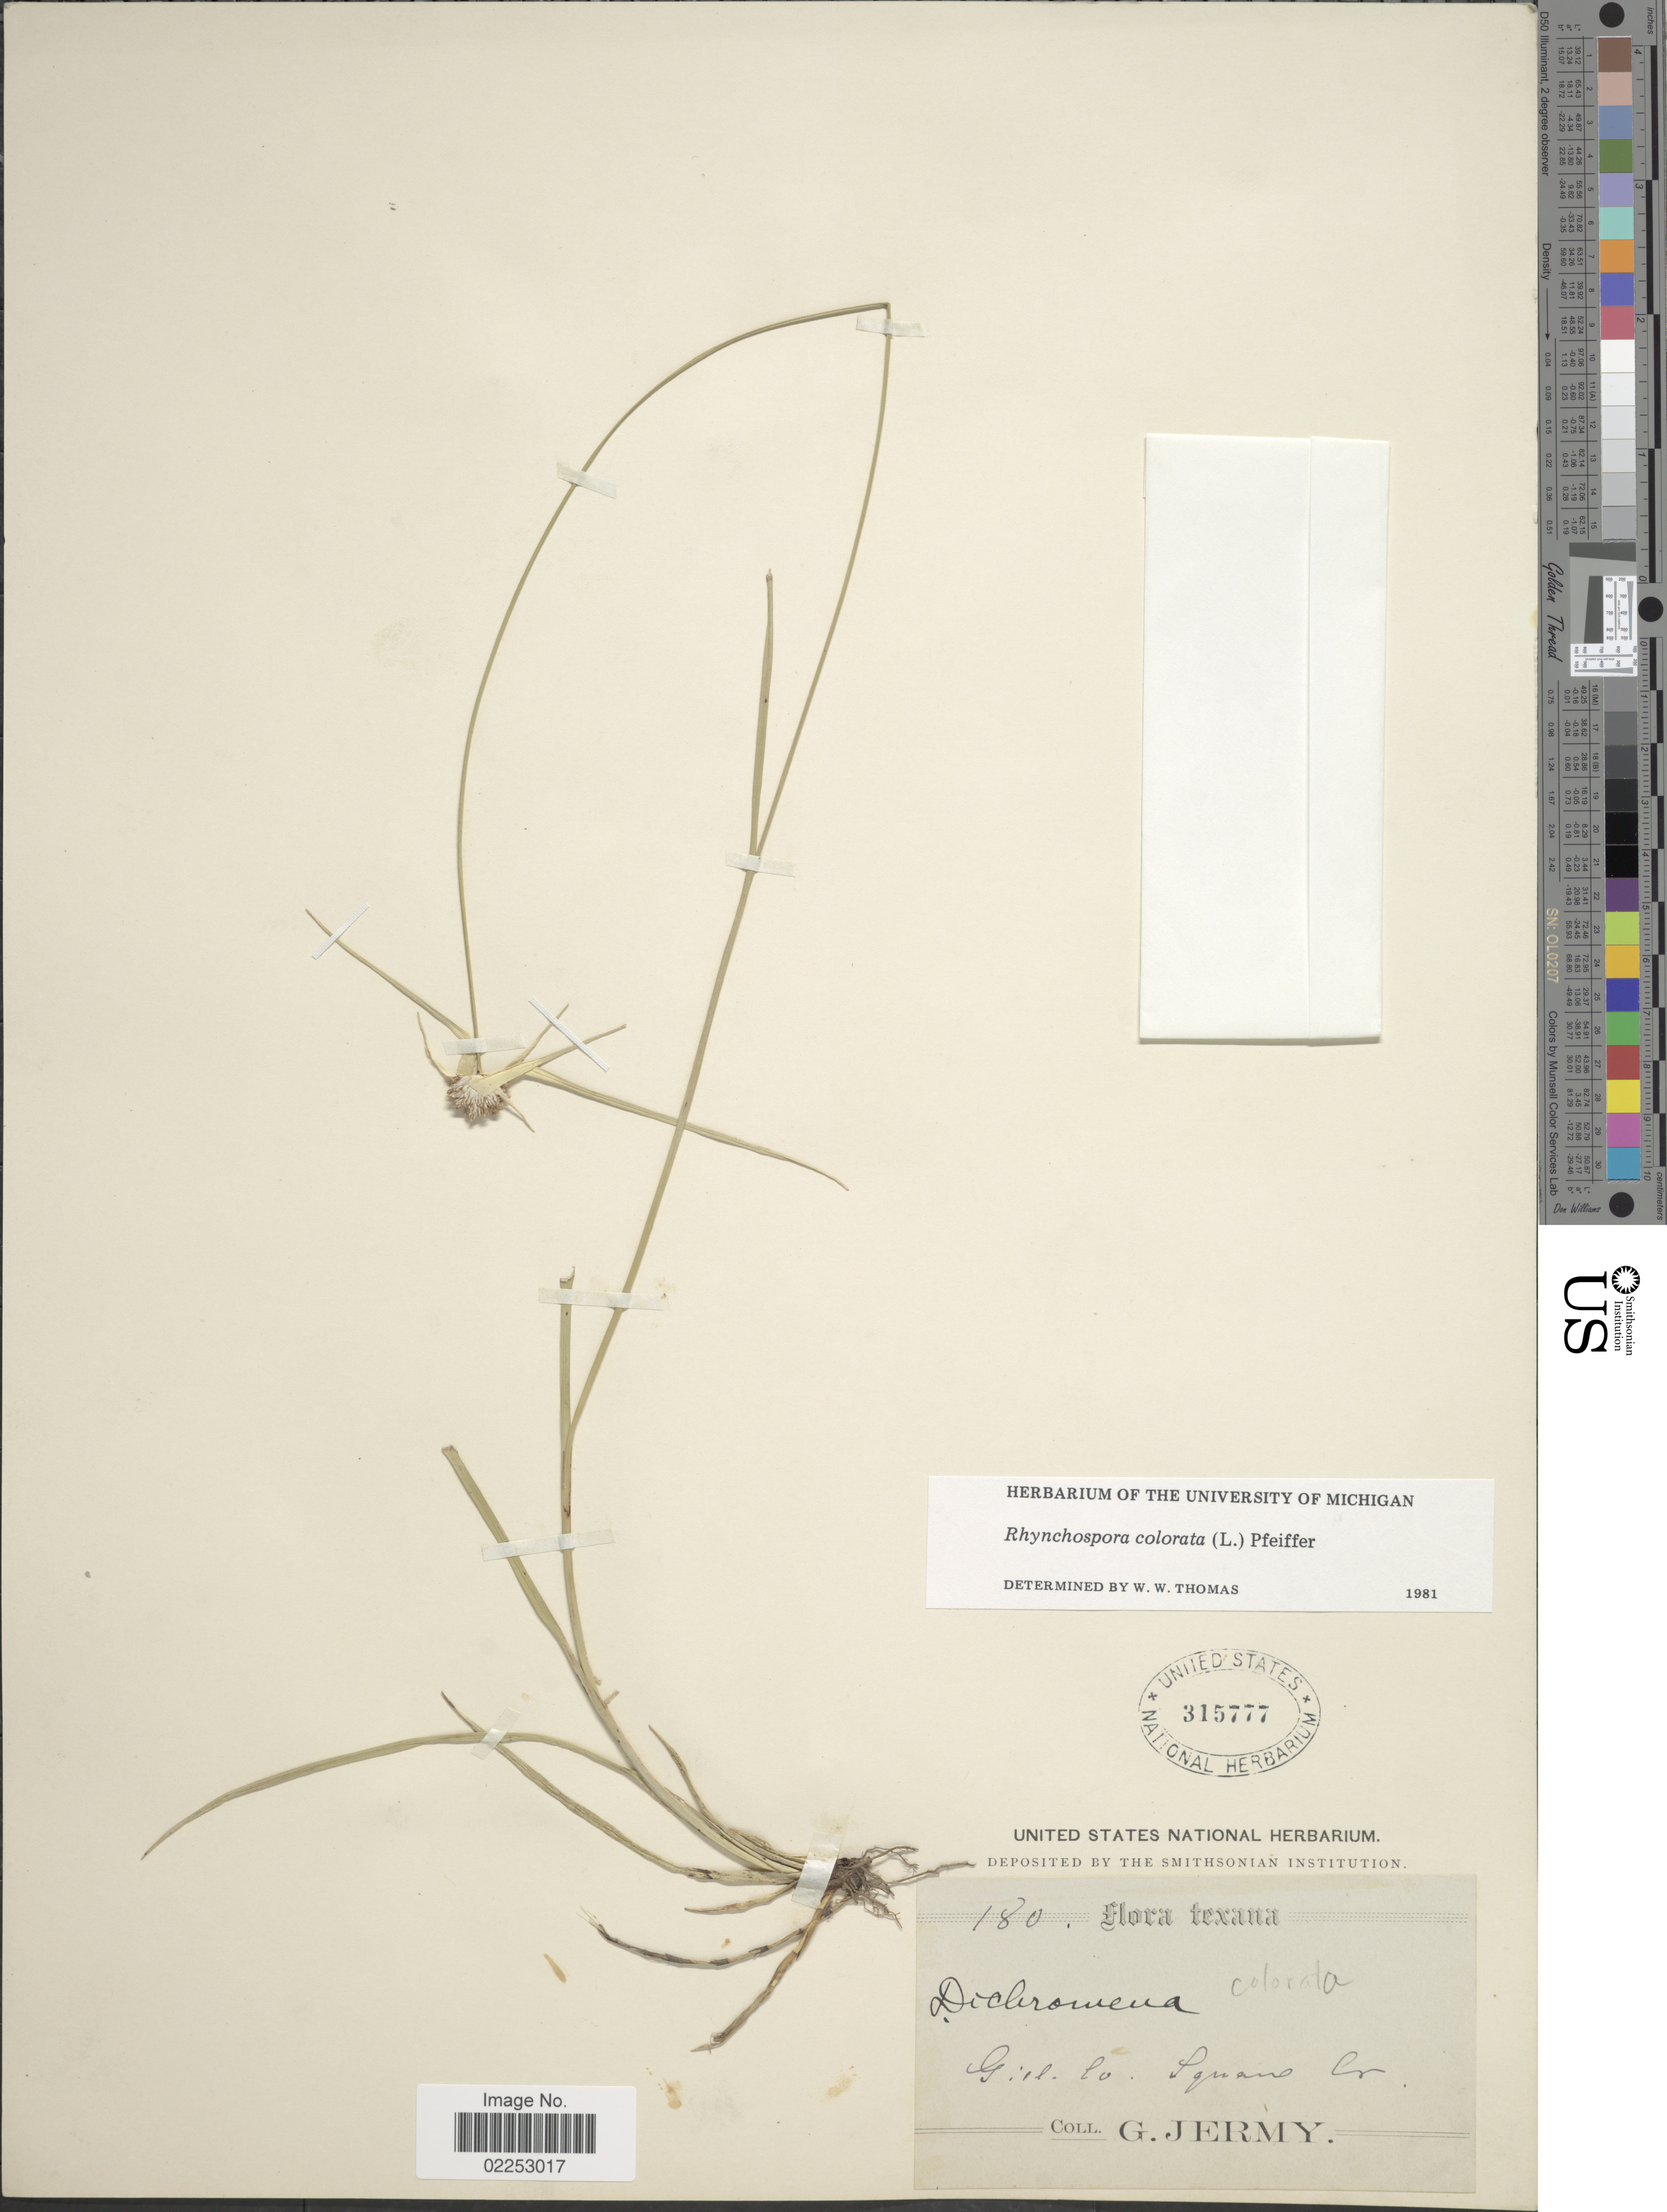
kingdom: Plantae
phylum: Tracheophyta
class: Liliopsida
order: Poales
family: Cyperaceae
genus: Rhynchospora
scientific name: Rhynchospora colorata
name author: (L.) H. Pfeiff.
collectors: G. Jermy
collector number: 180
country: United States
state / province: Texas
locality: Gill. Co. Squaw Cr.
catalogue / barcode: US 315777